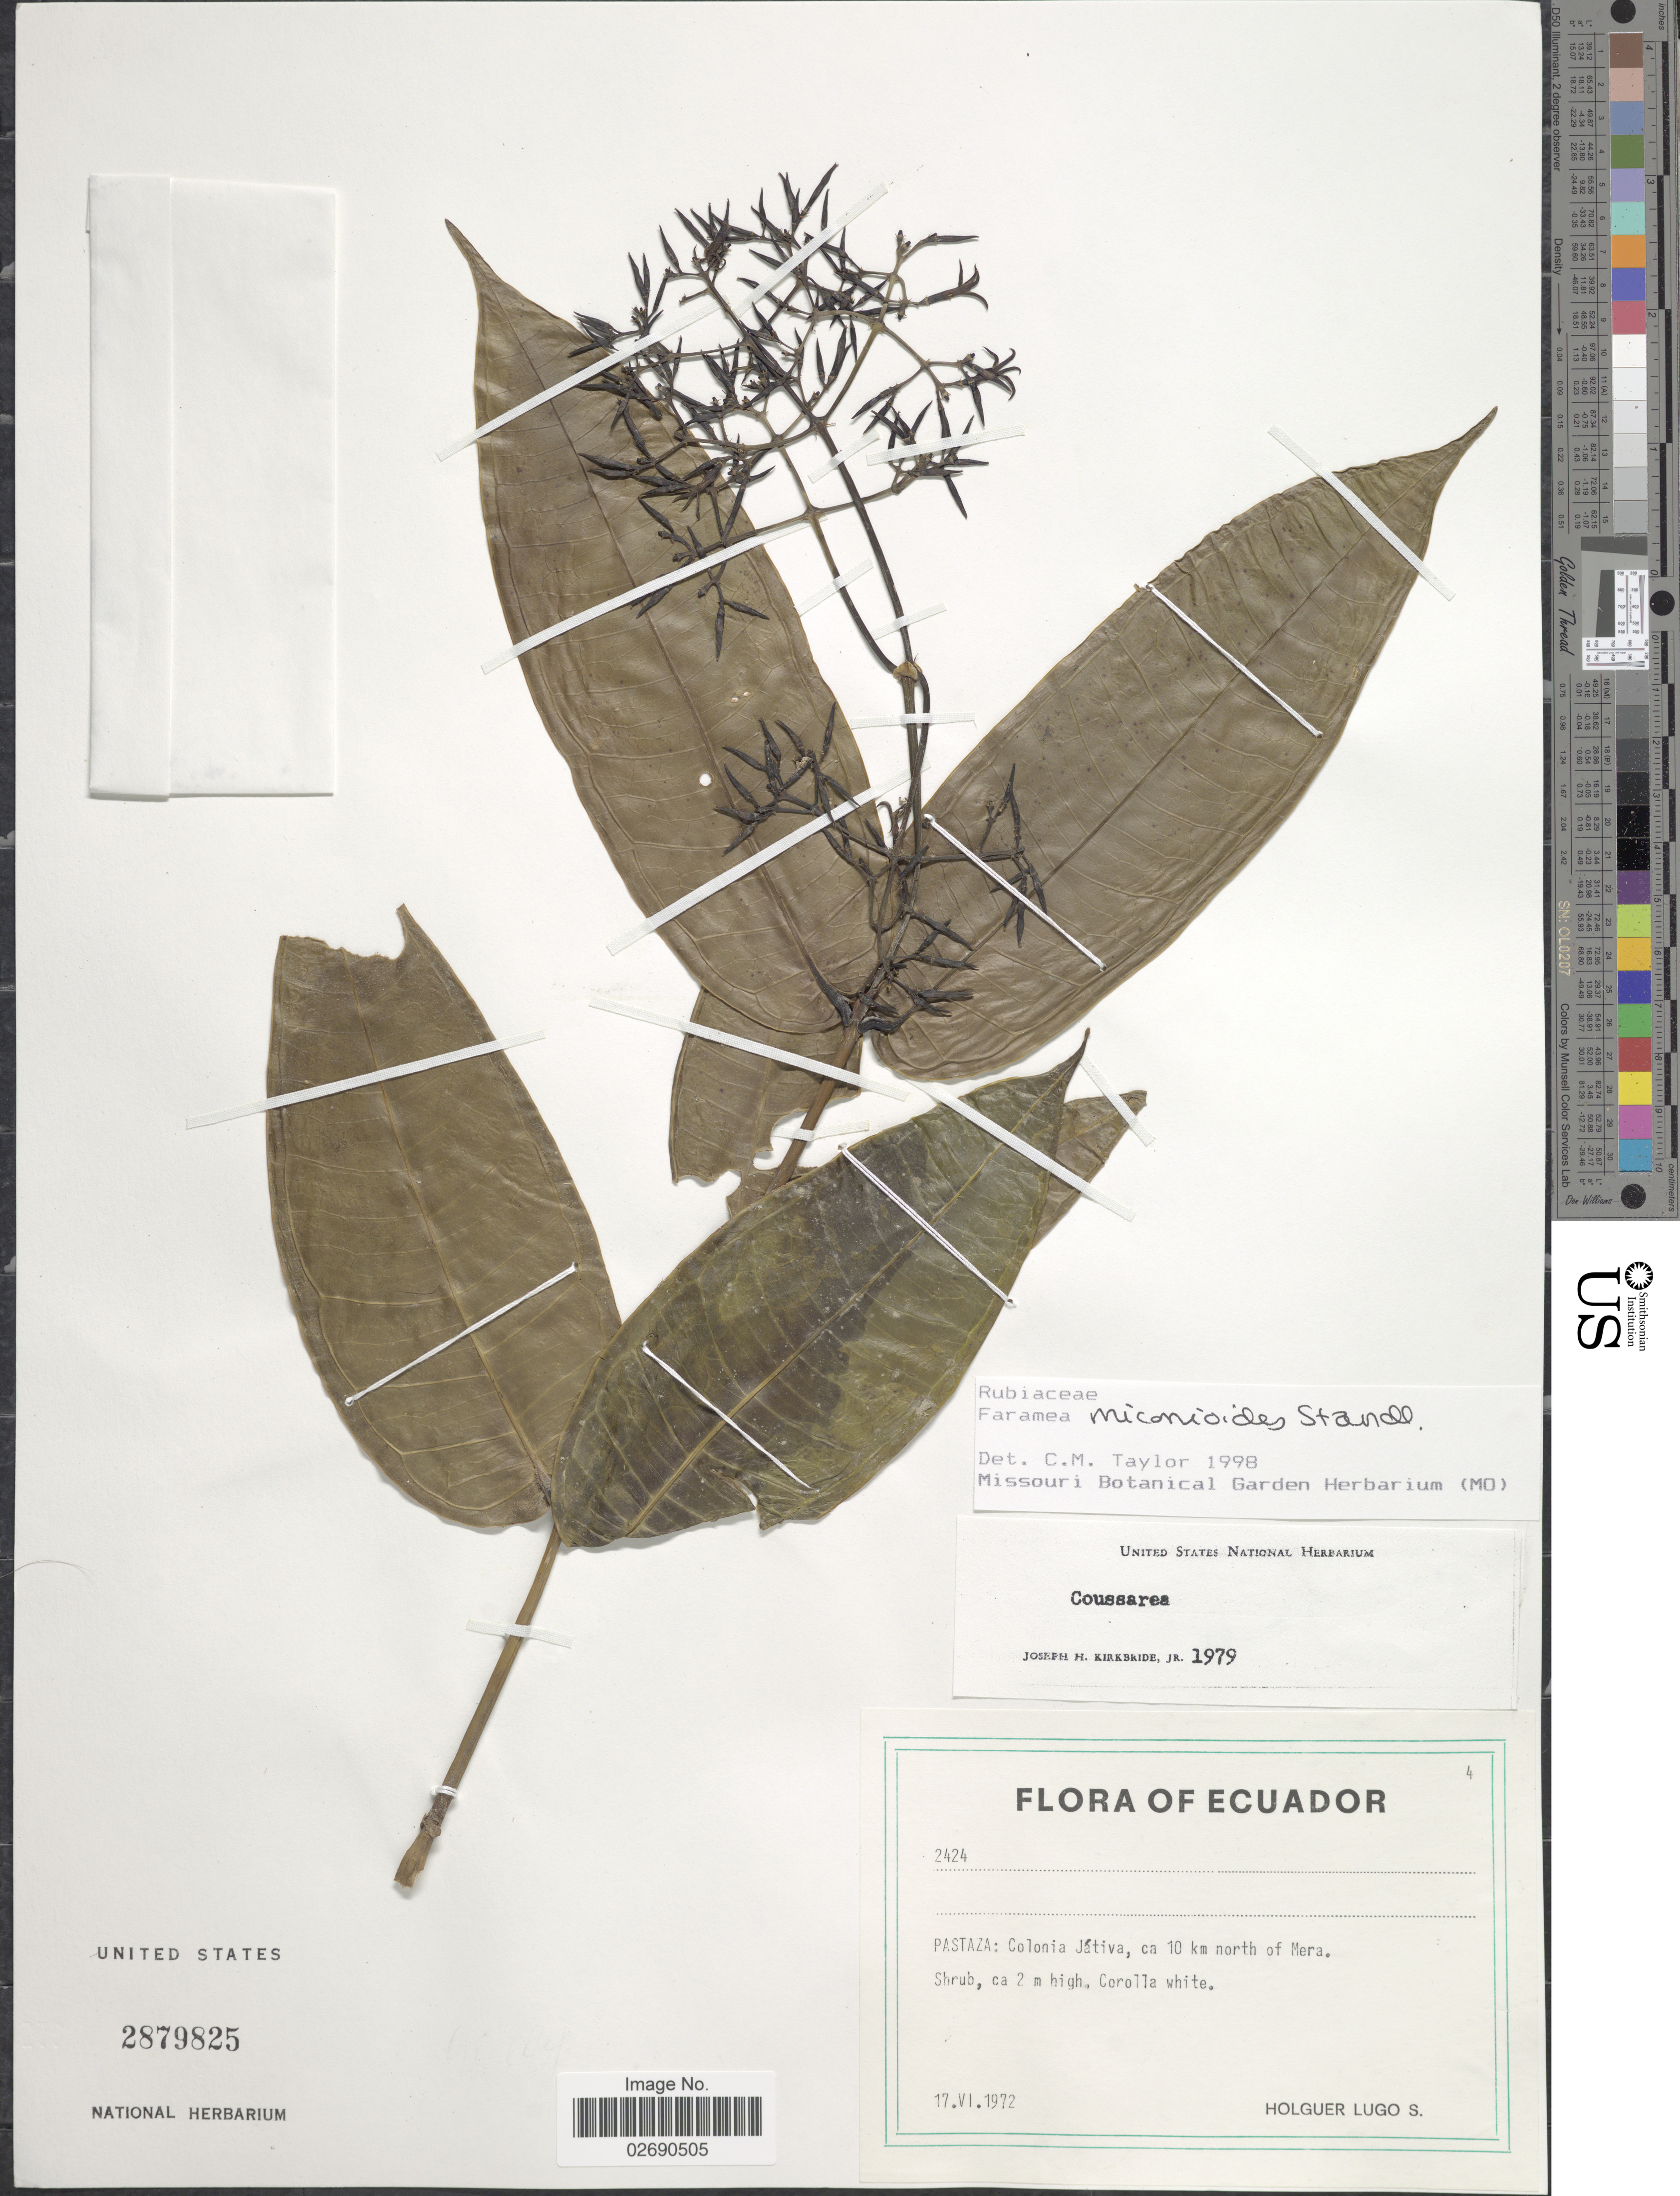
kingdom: Plantae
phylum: Tracheophyta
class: Magnoliopsida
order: Gentianales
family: Rubiaceae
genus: Faramea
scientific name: Faramea miconioides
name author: Standl.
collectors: H. Lugo S.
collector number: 2424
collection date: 1972-06-17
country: Ecuador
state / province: Pastaza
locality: Colonia Jativa, ca 10 km north of Mera.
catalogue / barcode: US 2879825